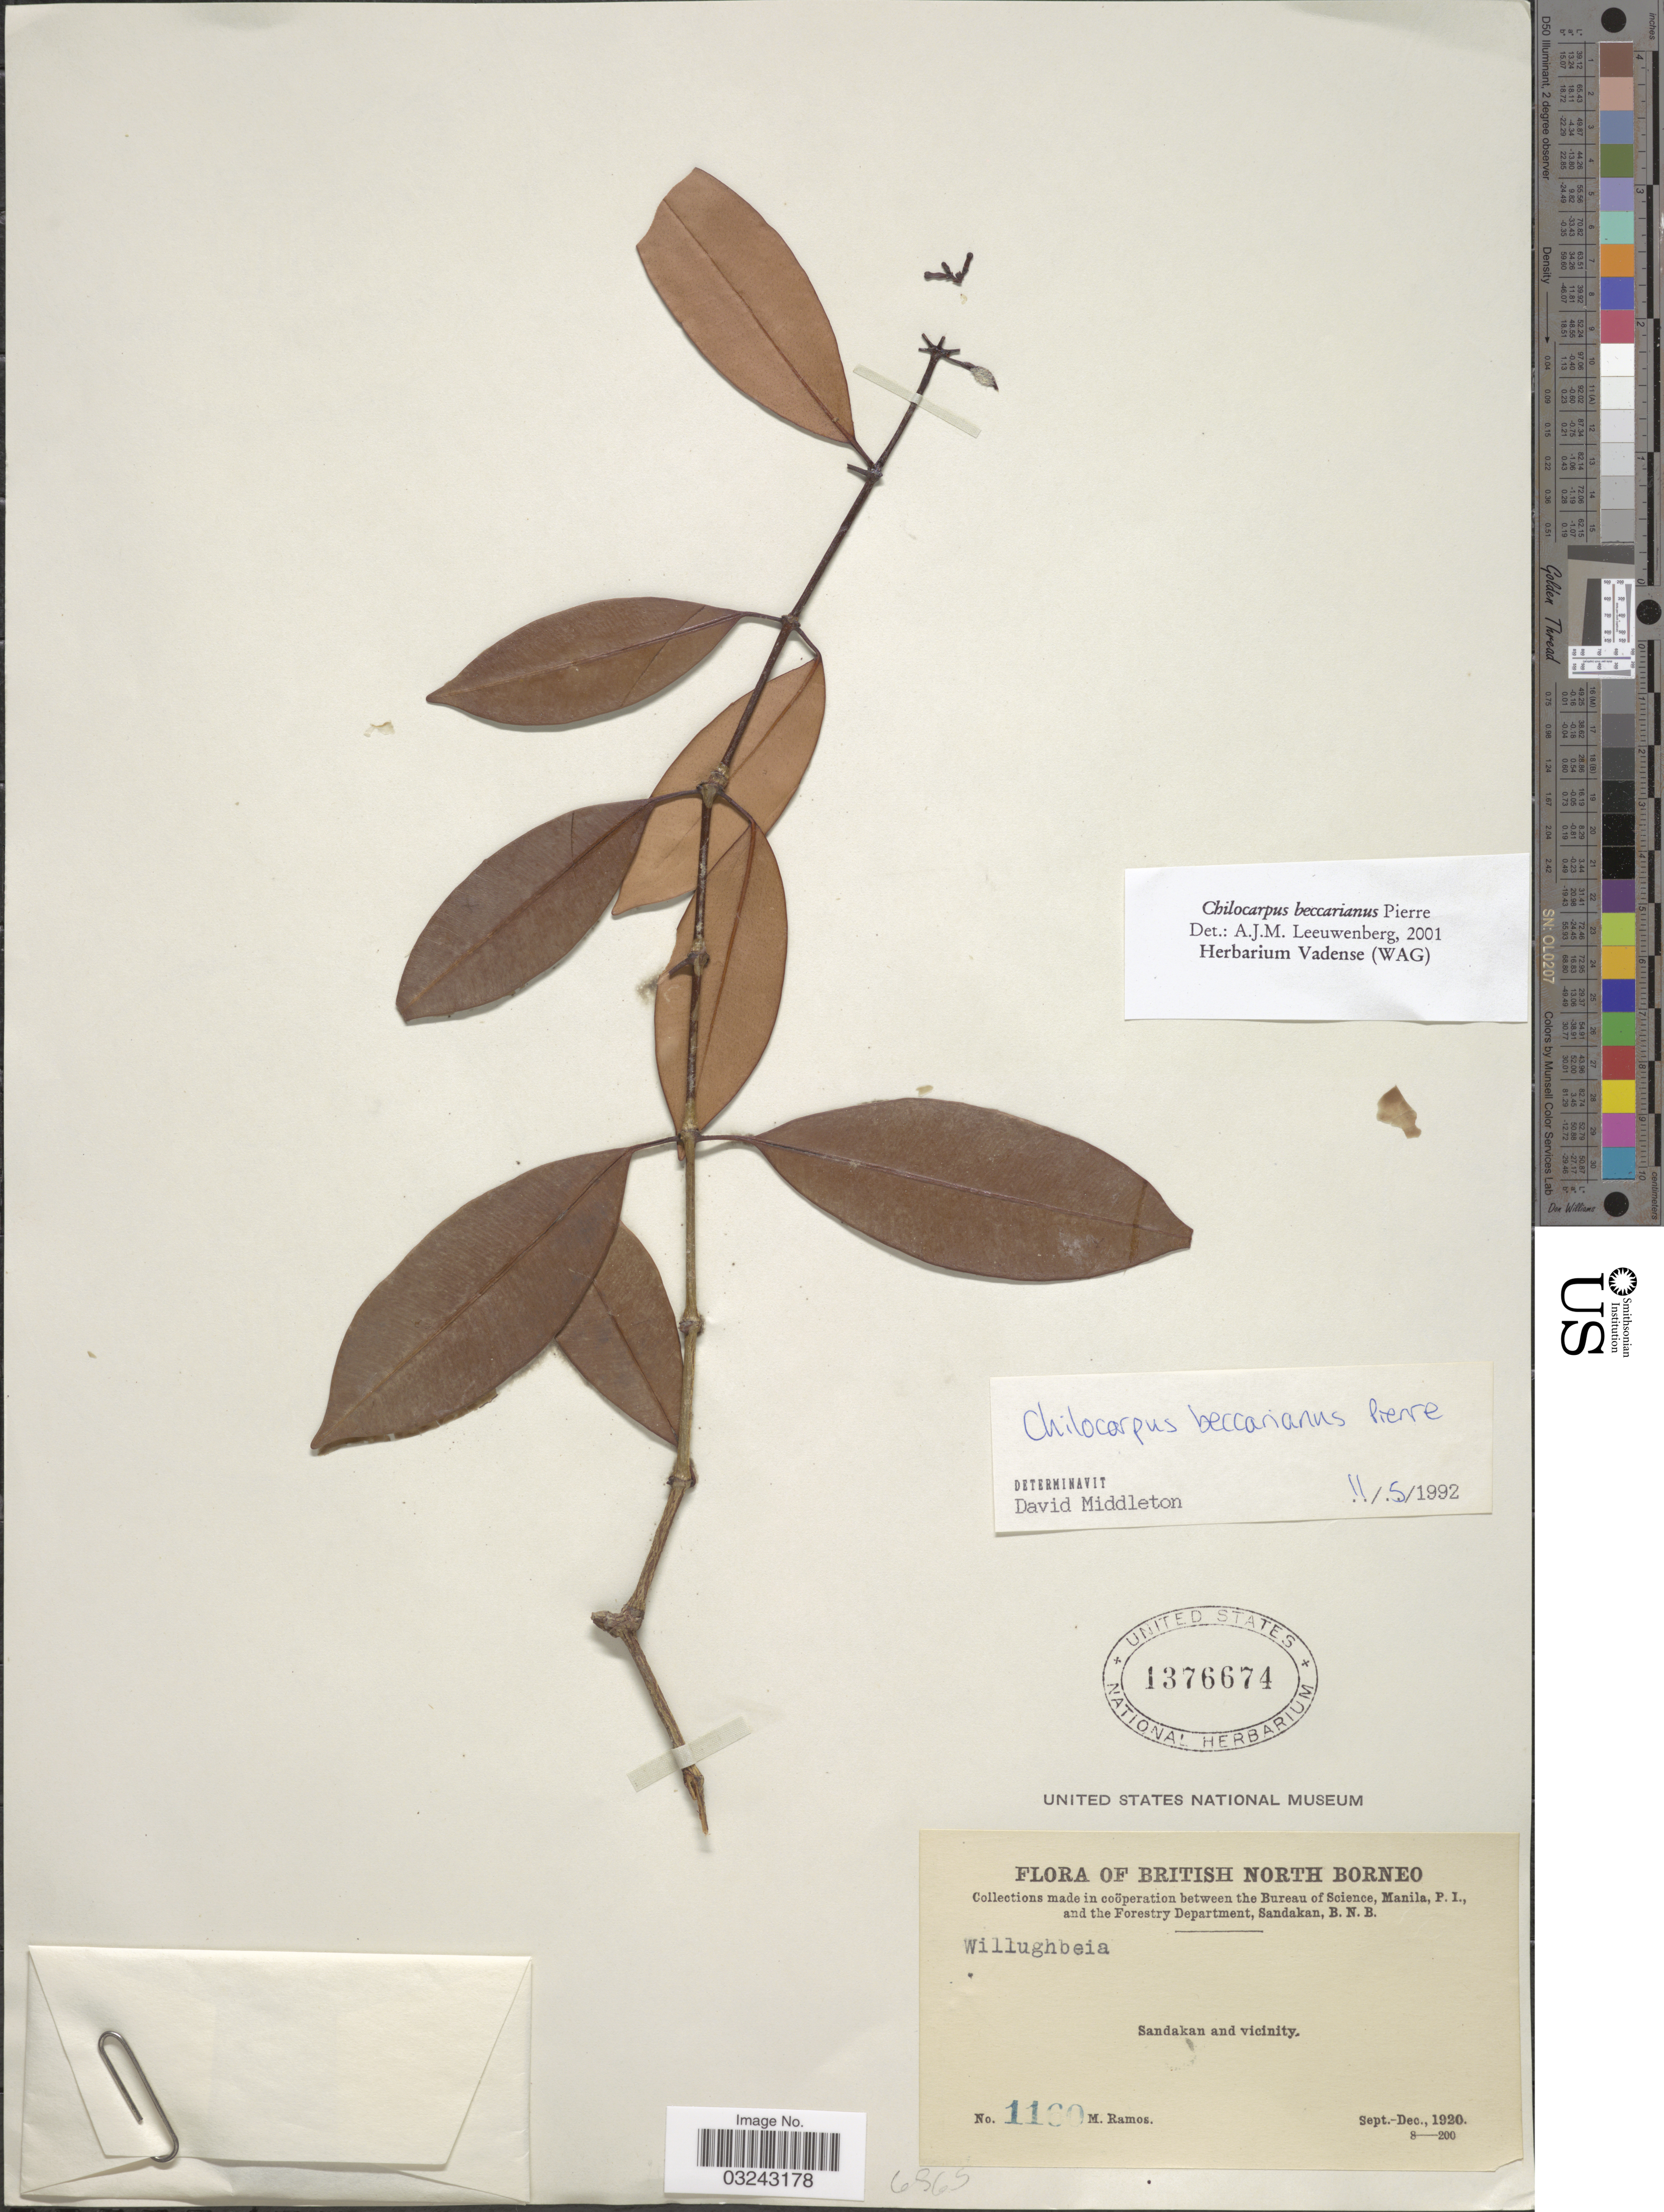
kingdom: Plantae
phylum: Tracheophyta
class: Magnoliopsida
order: Gentianales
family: Apocynaceae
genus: Chilocarpus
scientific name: Chilocarpus beccarianus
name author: Pierre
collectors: M. Ramos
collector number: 1160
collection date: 1920-09/1920-12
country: Malaysia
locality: British North Borneo, Sandakan and vicinity.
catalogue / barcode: US 1376674